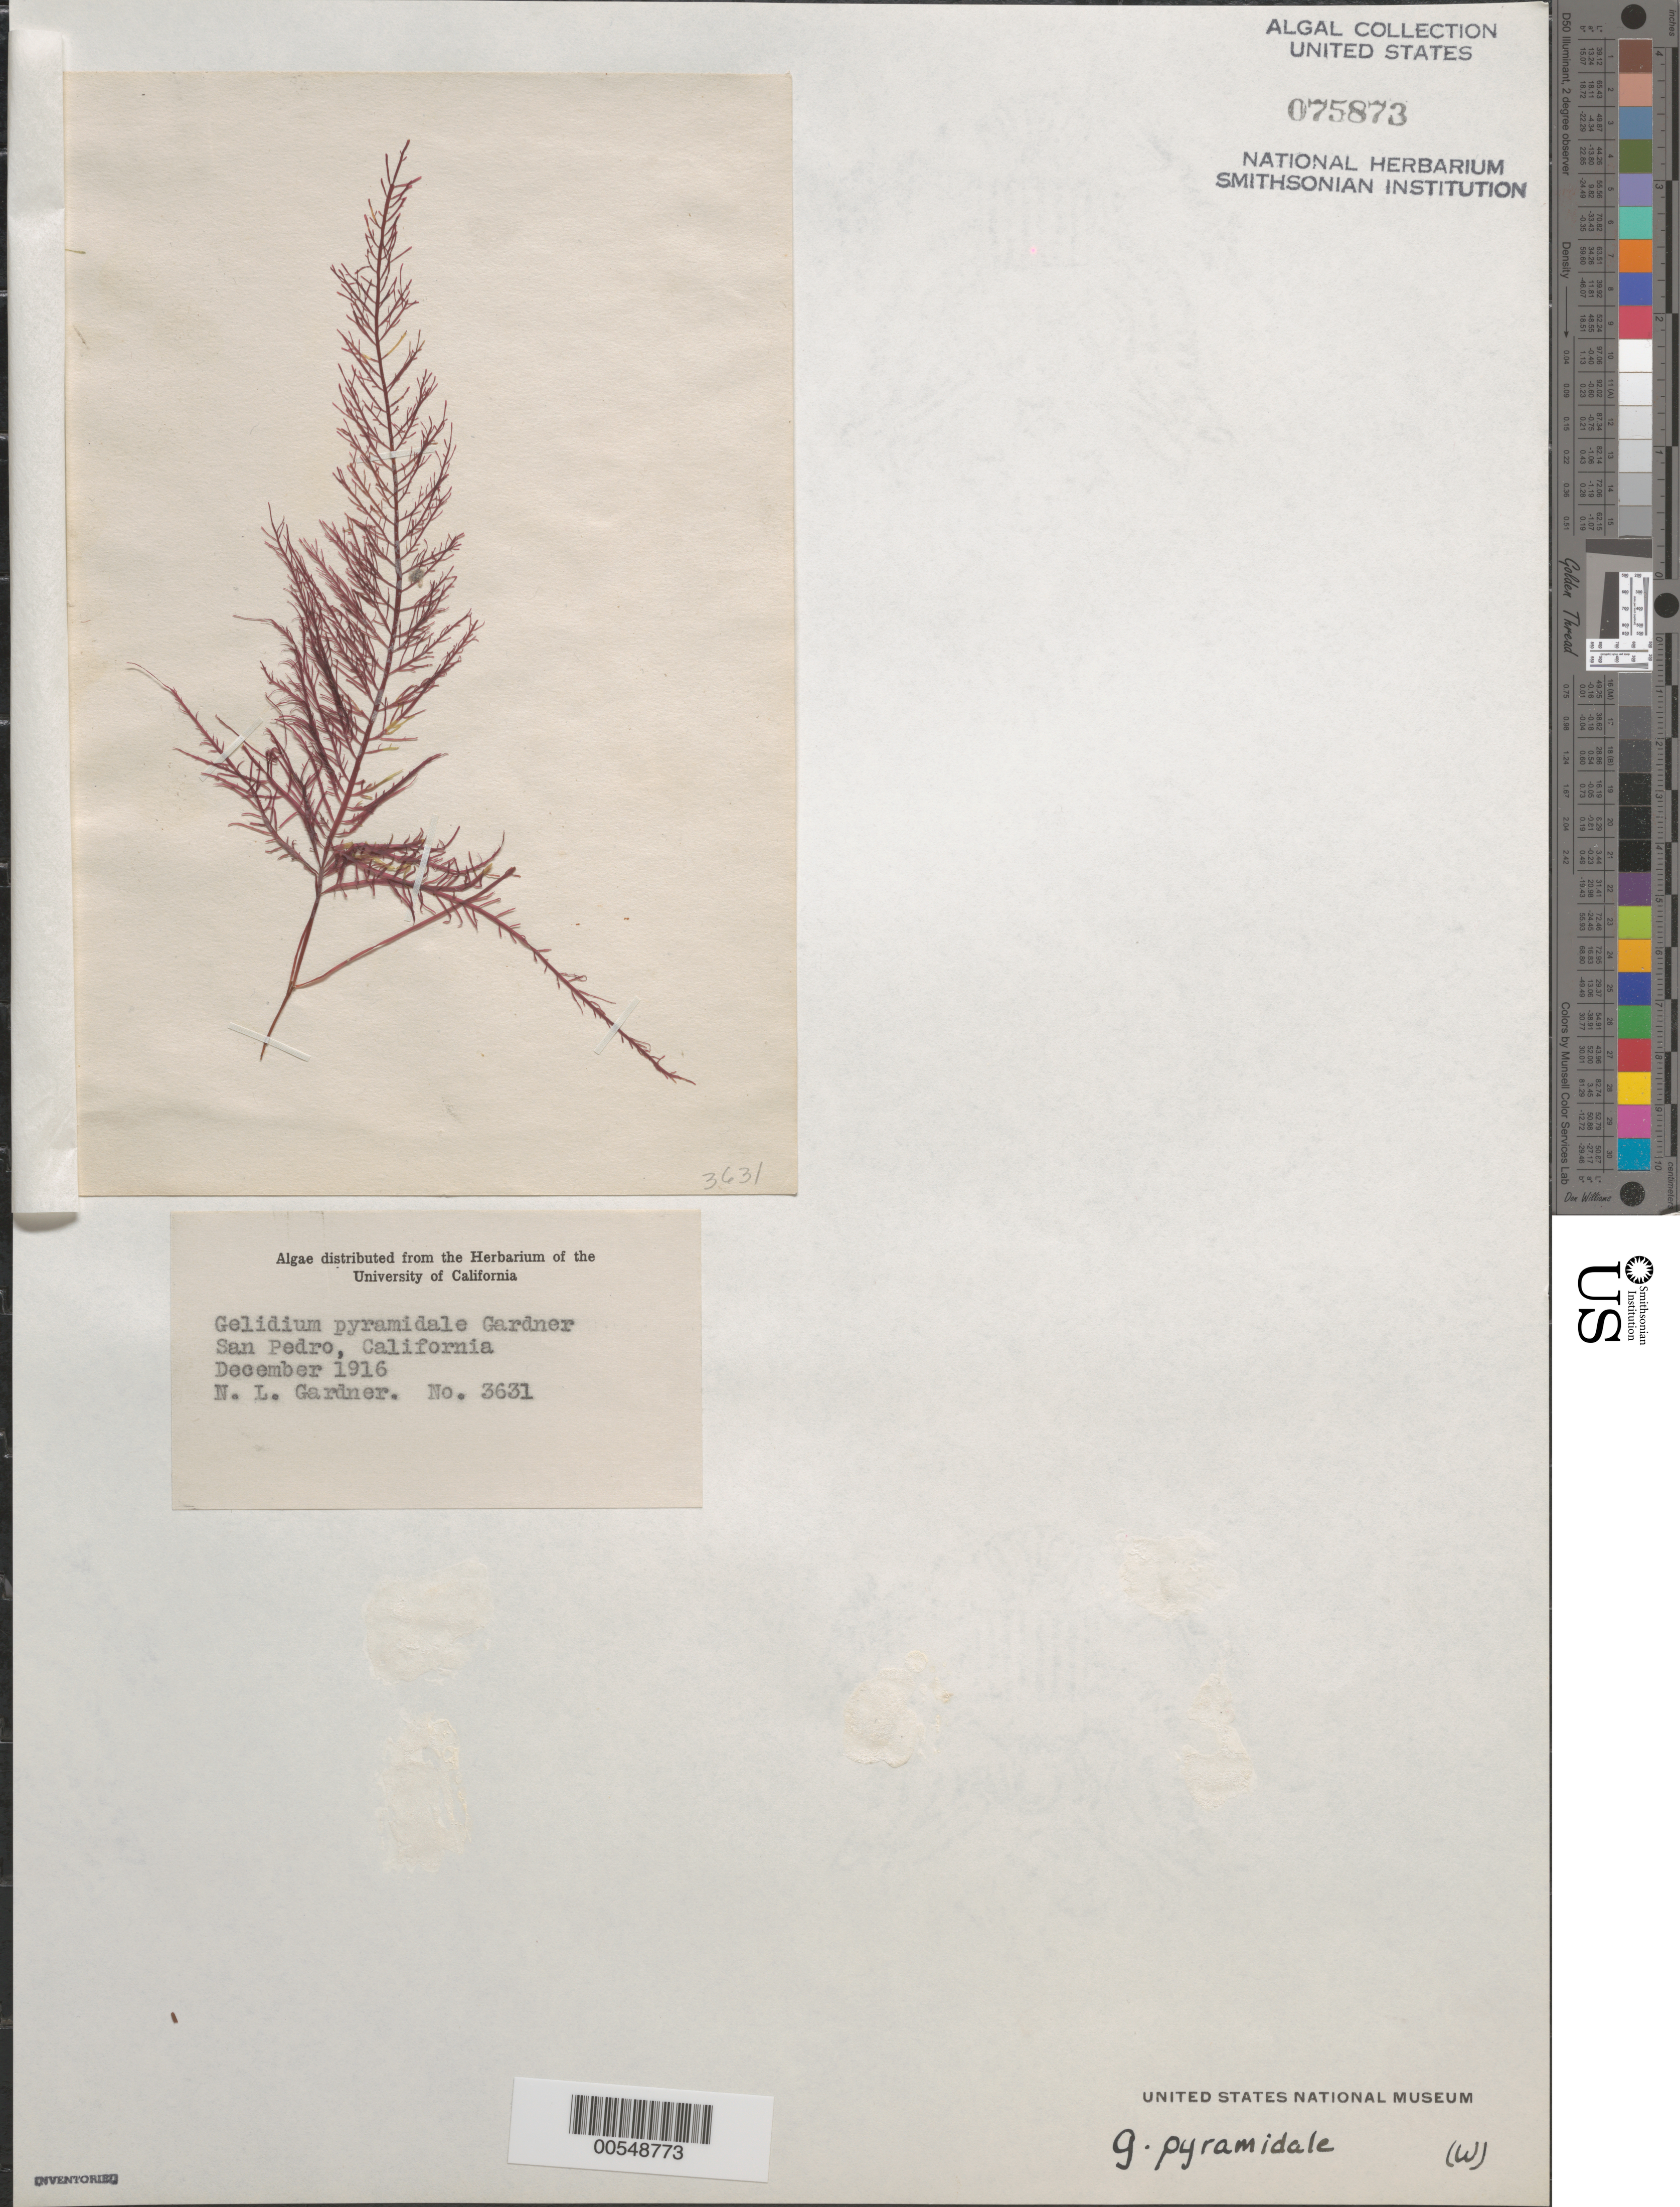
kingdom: Plantae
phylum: Rhodophyta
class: Florideophyceae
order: Gelidiales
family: Pterocladiaceae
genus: Pterocladiella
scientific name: Pterocladiella capillacea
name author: (S.G. Gmel.) Santelices & Hommers.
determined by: Algae name updating Project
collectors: N. Gardner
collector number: NLG 3631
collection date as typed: Dec 1916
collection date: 1916-12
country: United States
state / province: California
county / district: Los Angeles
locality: San Pedro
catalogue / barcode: US 75873